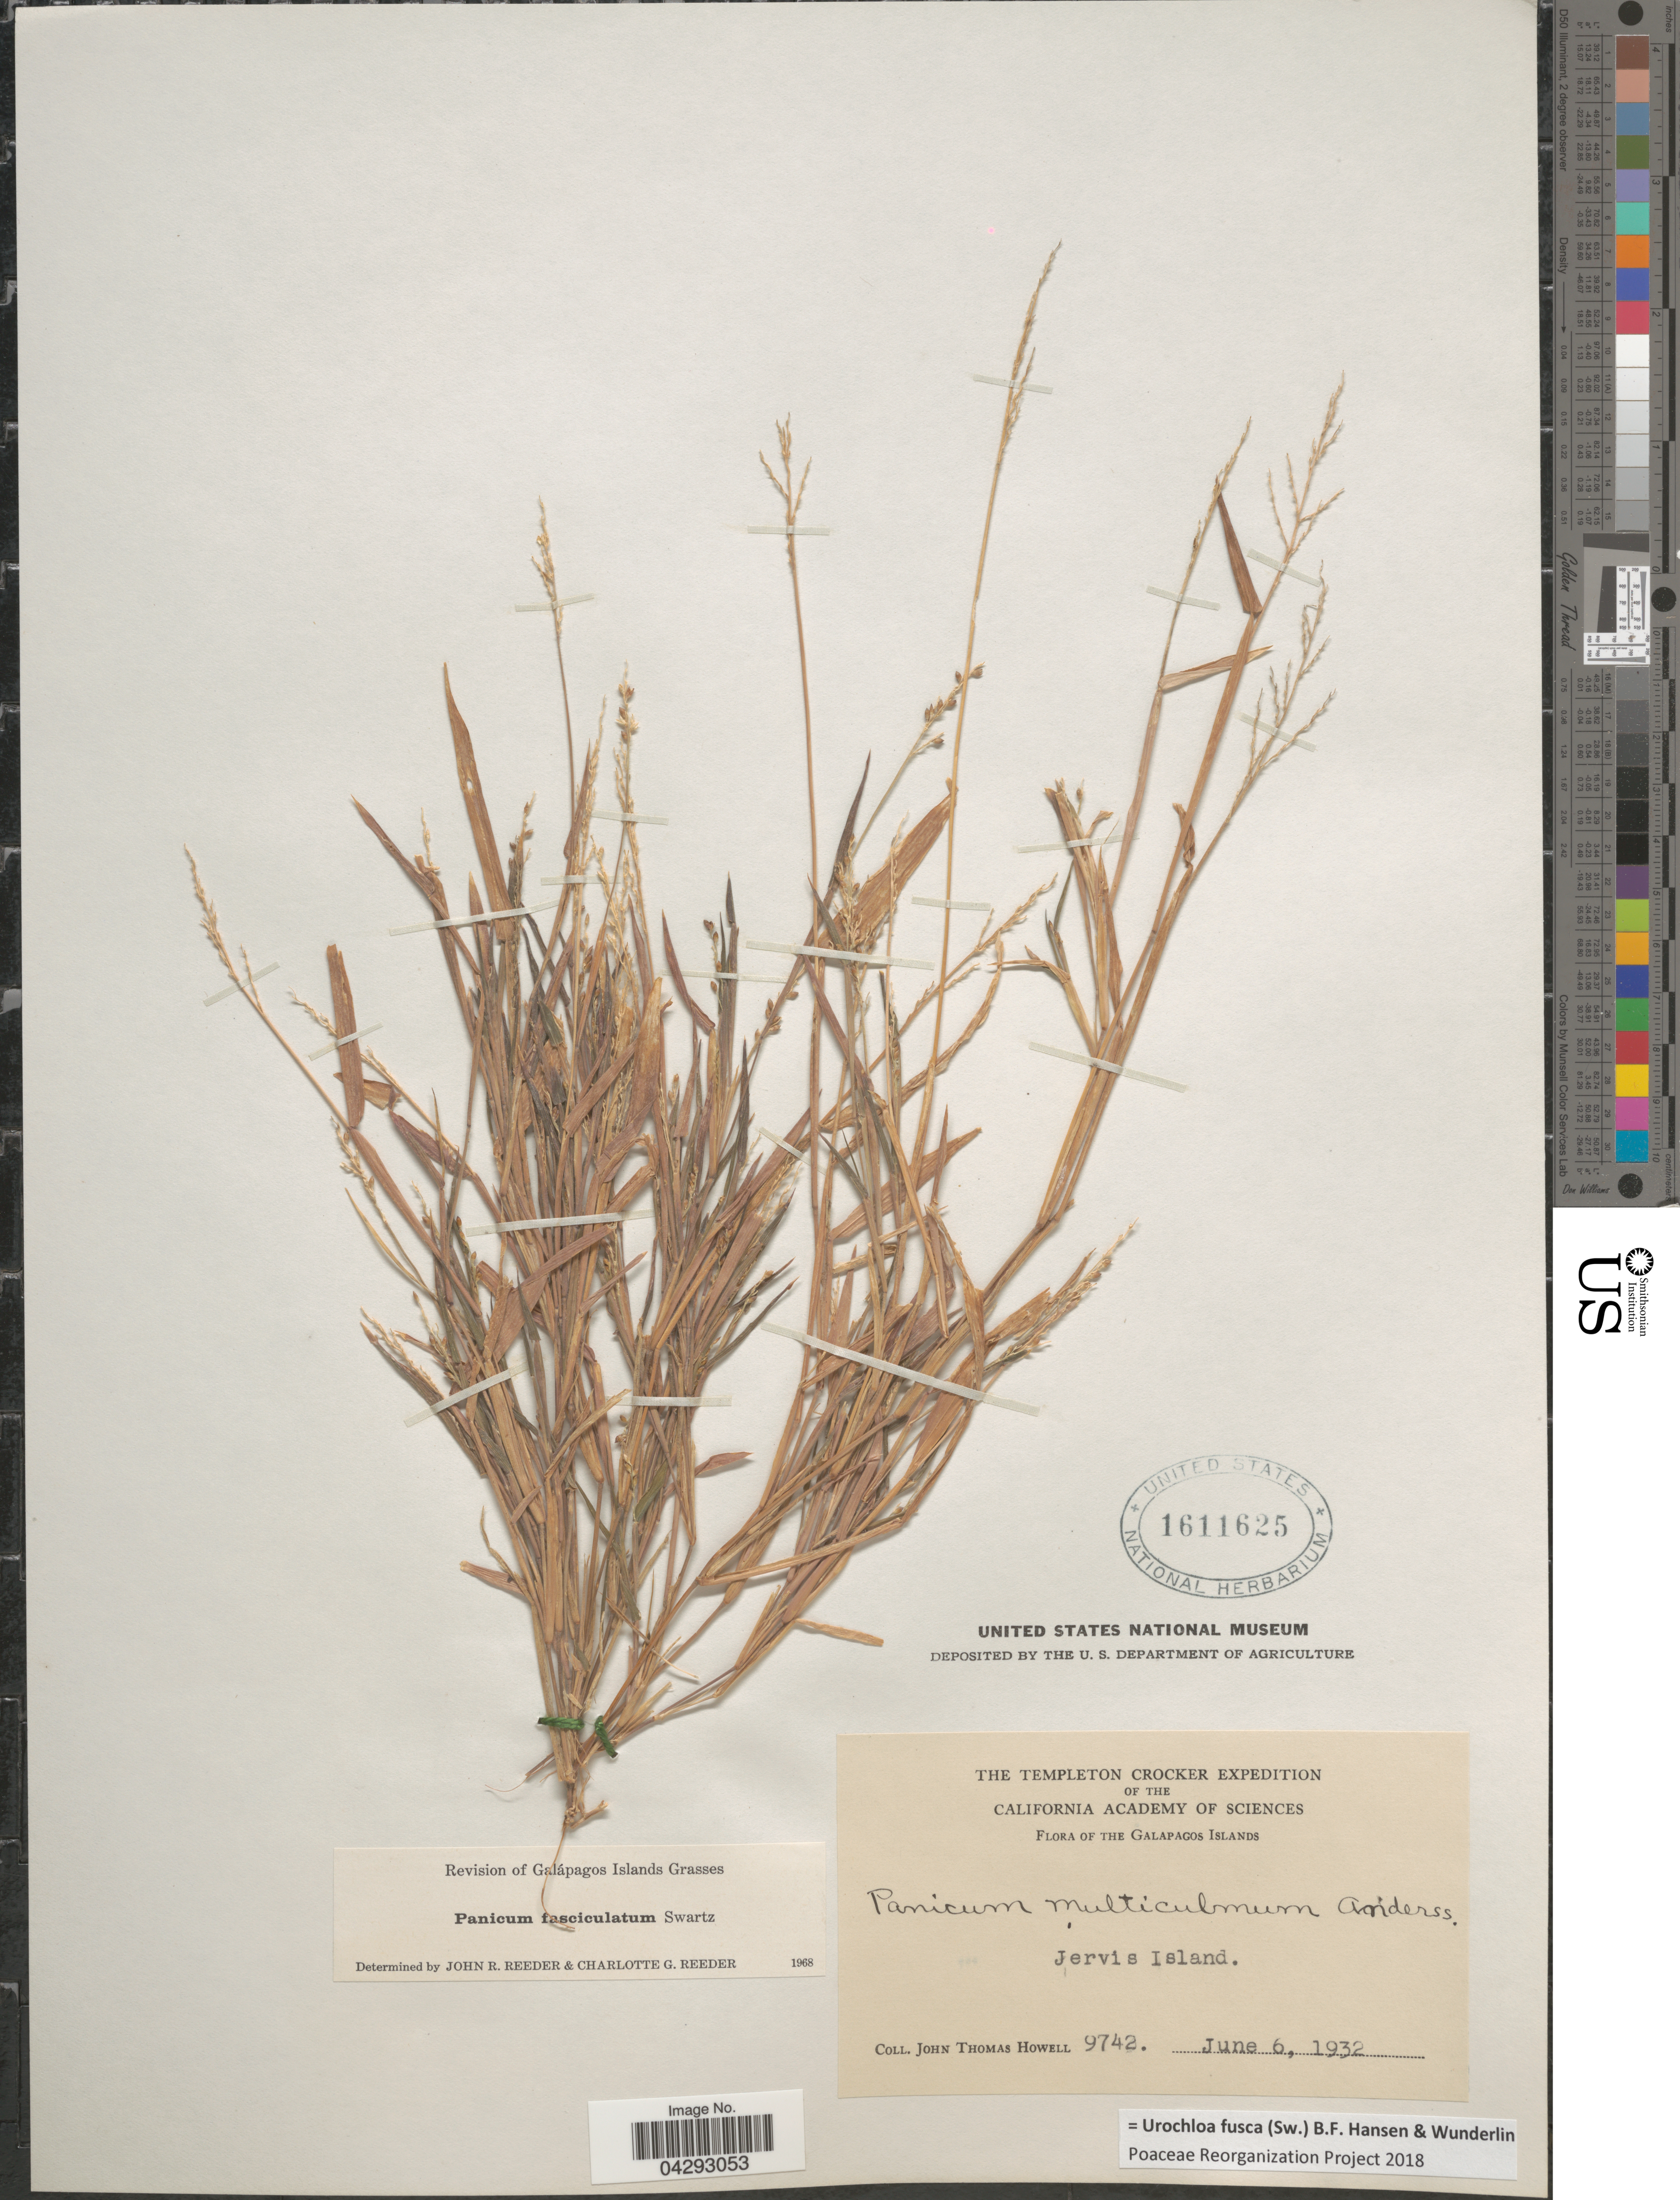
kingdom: Plantae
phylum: Tracheophyta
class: Liliopsida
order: Poales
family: Poaceae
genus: Urochloa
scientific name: Urochloa fusca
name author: (Sw.) B.F. Hansen & Wunderlin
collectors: J. T. Howell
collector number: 9742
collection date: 1932-06-06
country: Ecuador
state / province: Colón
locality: The Templeton Crocker Expedition of the California Academy of Sciences. Galapagos Islands. Jervis Island.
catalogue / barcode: US 1611625